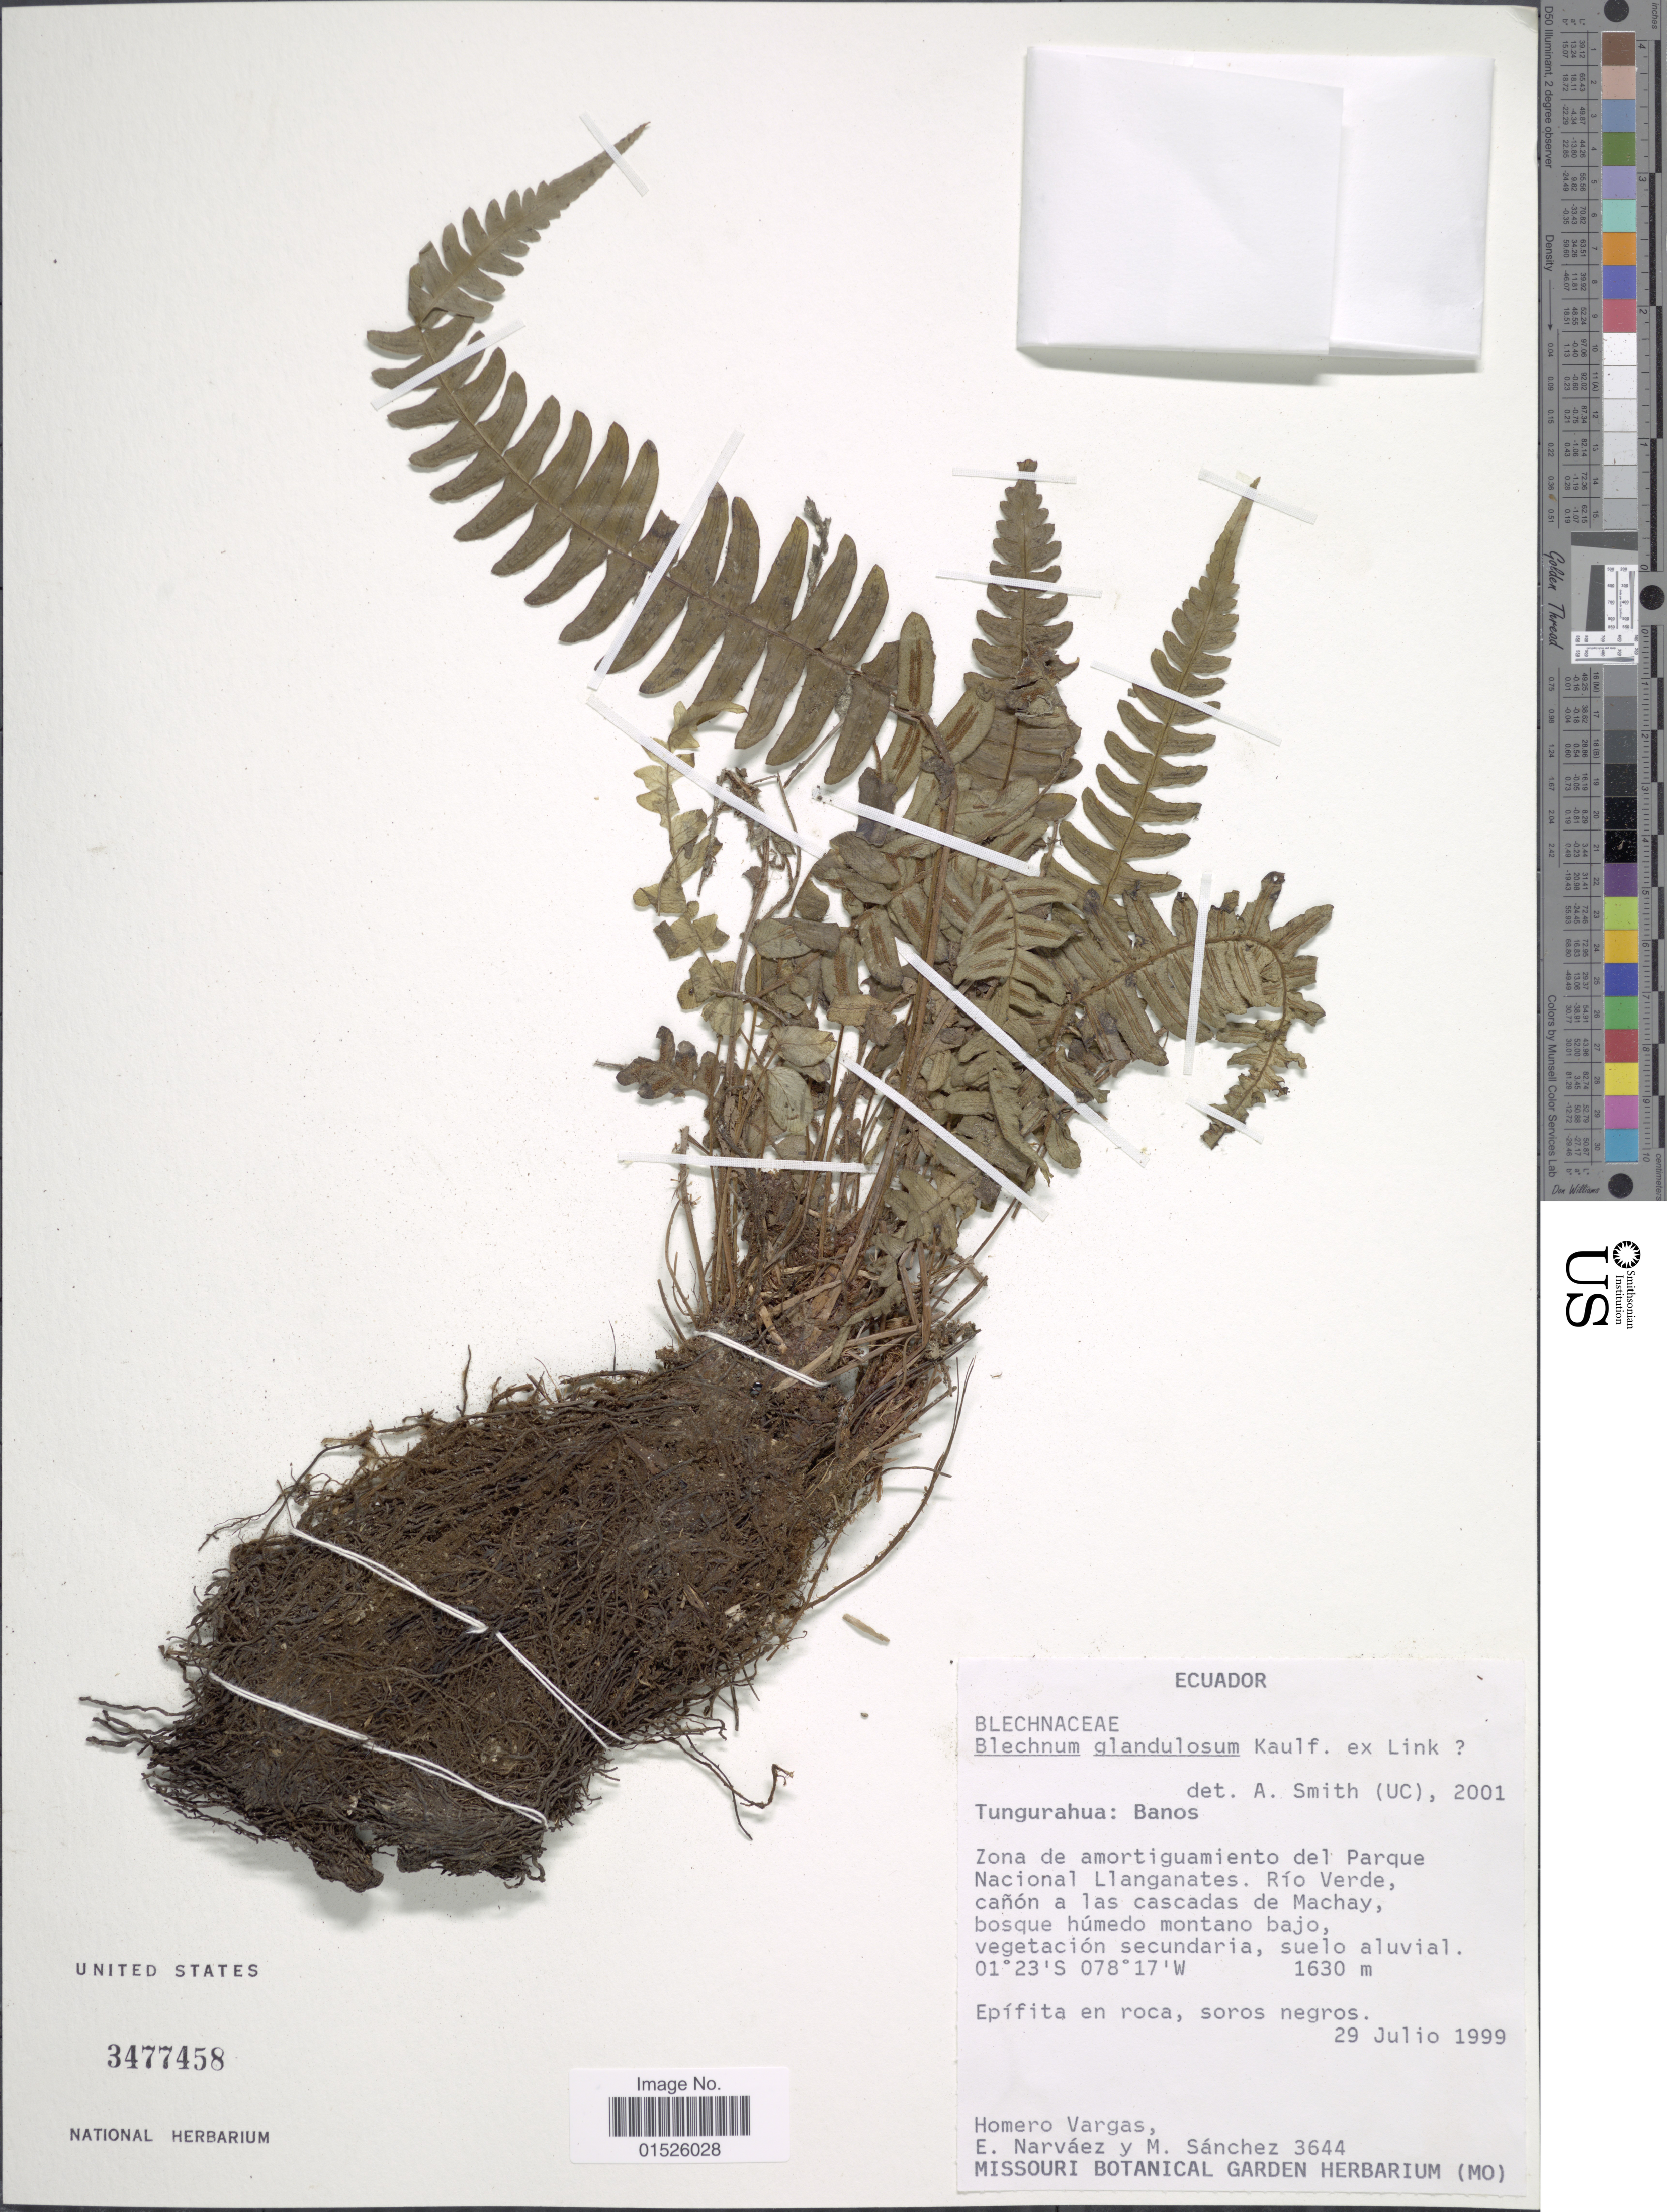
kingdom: Plantae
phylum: Tracheophyta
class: Polypodiopsida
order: Polypodiales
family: Blechnaceae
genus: Blechnum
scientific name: Blechnum glandulosum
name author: Link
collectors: H. Vargas, E. Narváez & M. Sánchez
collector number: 3644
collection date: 1999-07-29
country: Ecuador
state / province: Tungurahua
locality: Ecuador, Tungurahua: Banos. Zona de amortiquamiento del Parque Nacional Llanganatas. Rio Verde, canon a las cascades de Machay.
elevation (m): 1630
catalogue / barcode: US 3477458